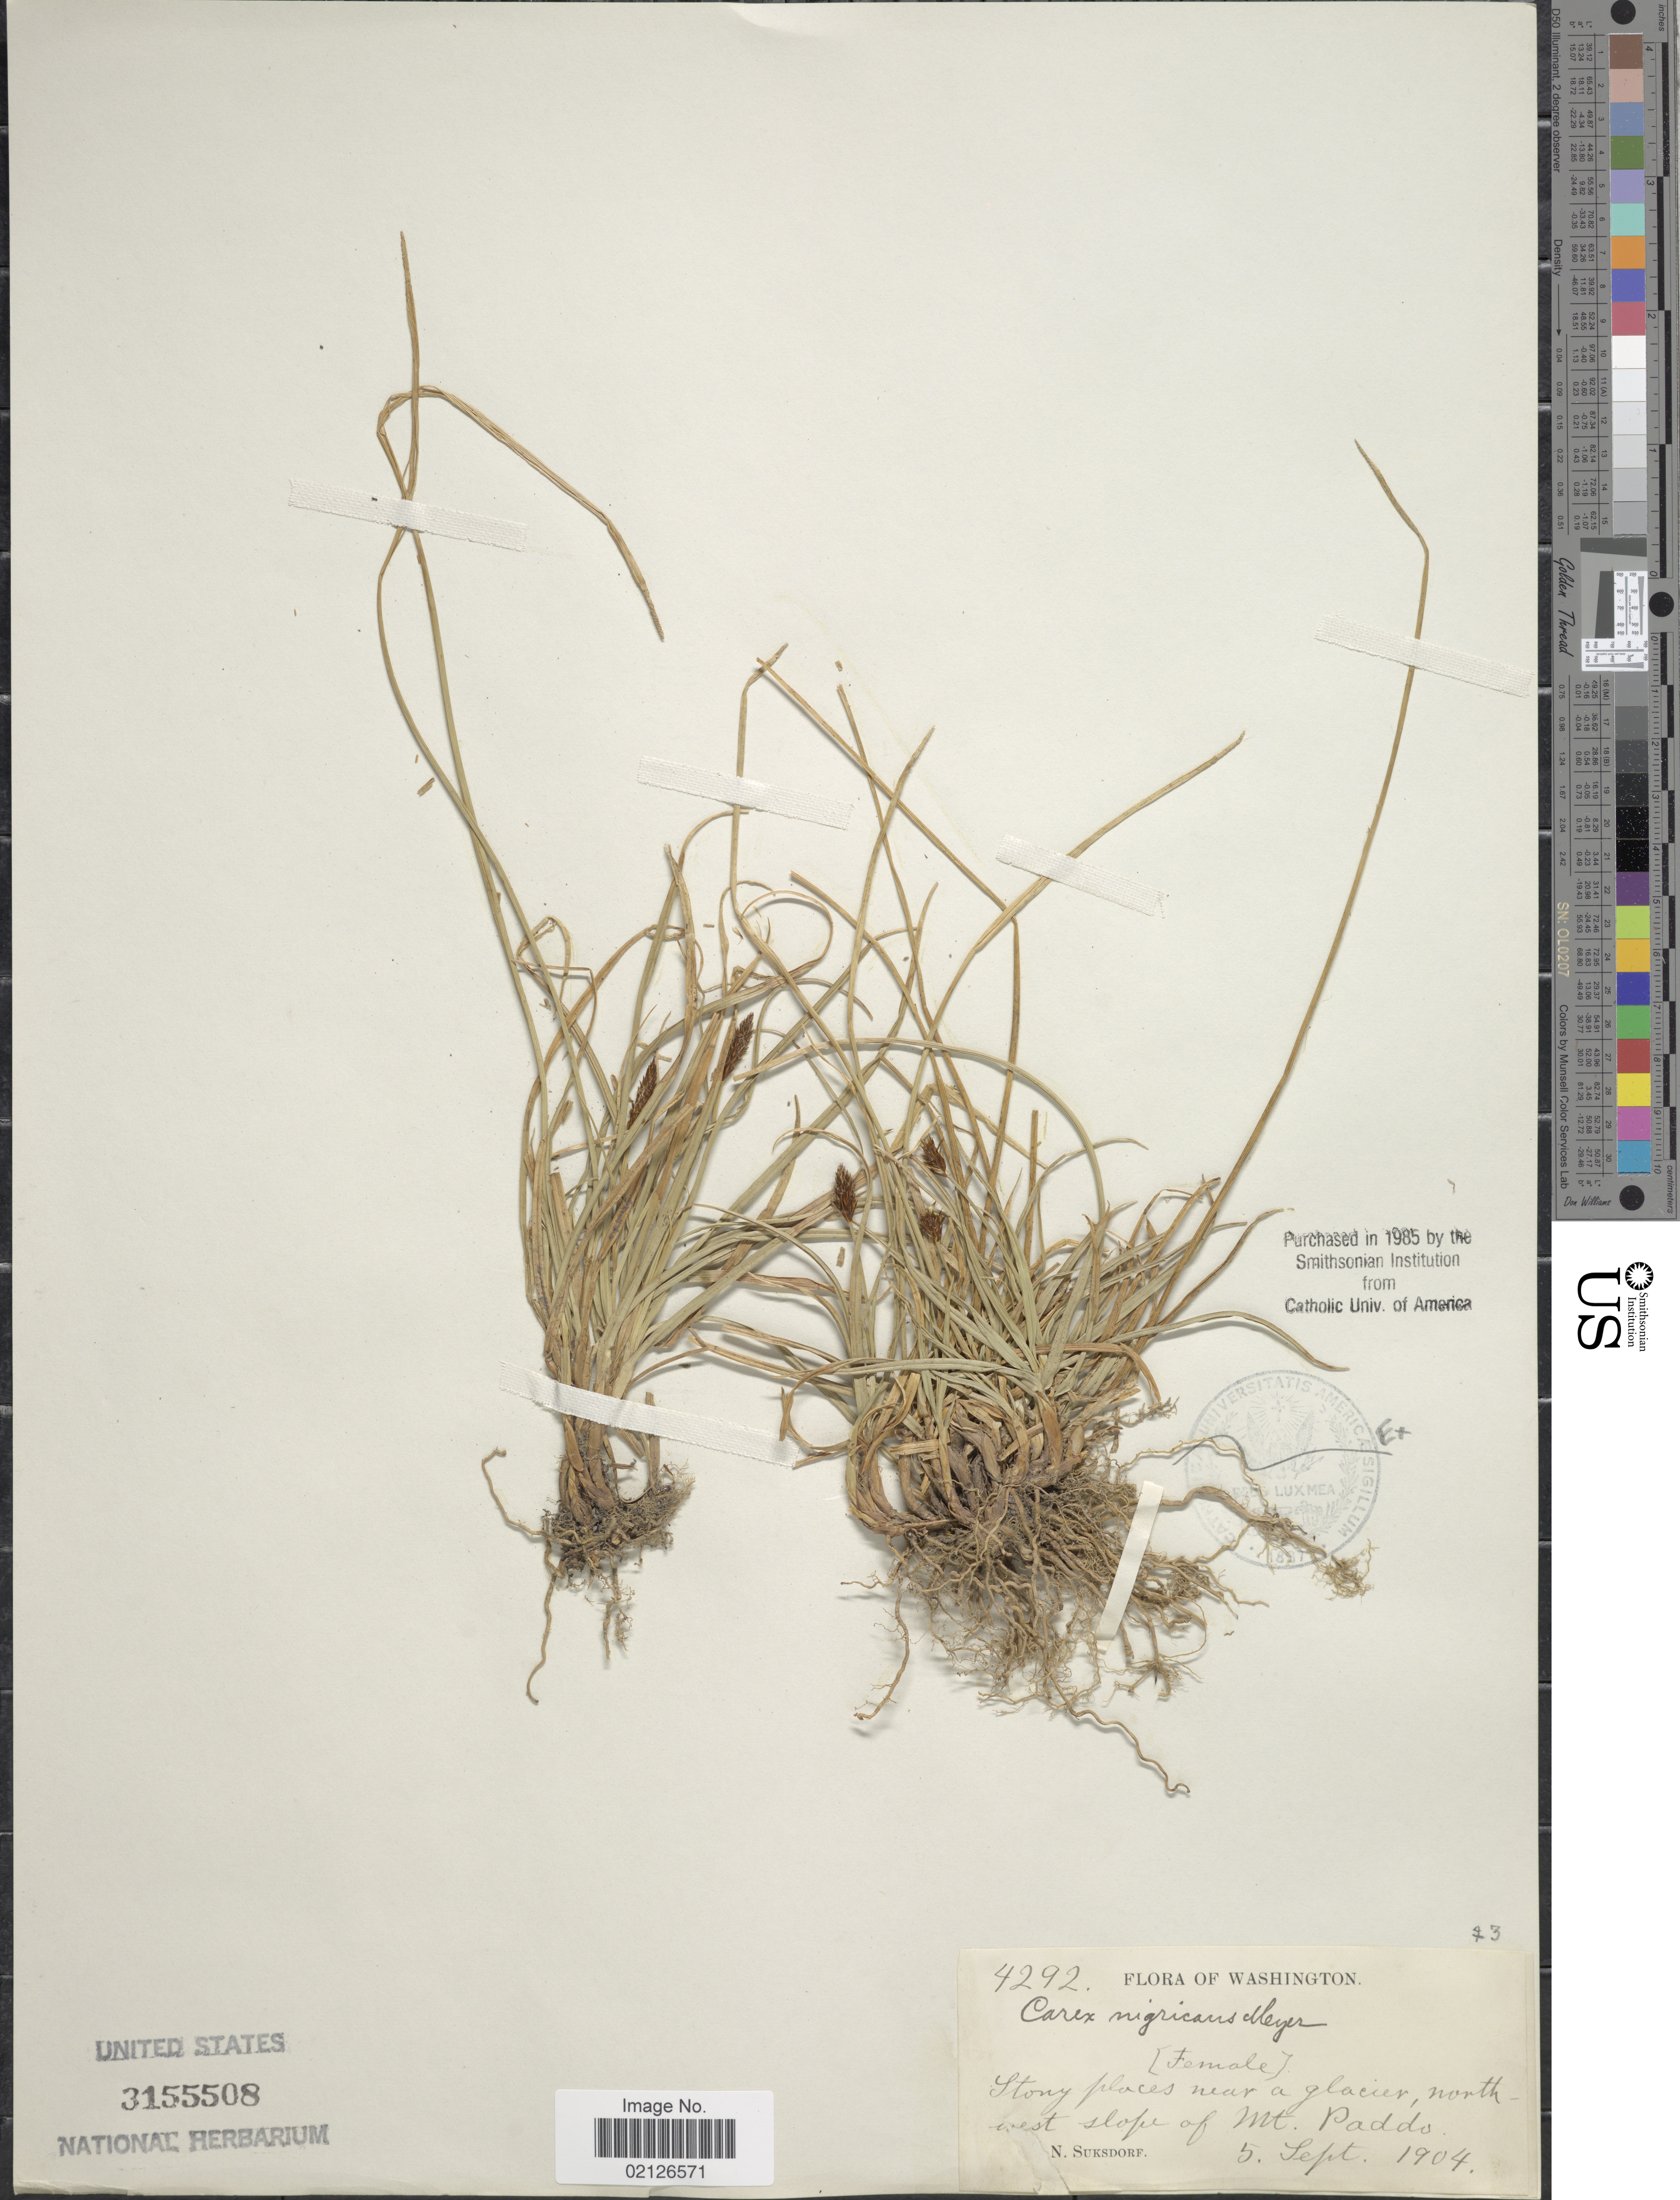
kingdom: Plantae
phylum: Tracheophyta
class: Liliopsida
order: Poales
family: Cyperaceae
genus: Carex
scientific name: Carex nigricans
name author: C.A. Mey.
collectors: W. N. Suksdorf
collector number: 4292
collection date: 1904-09-05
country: United States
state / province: Washington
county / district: Skamania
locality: Stony places near a glacier, north-west slope of Mt. Paddo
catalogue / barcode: US 3155508